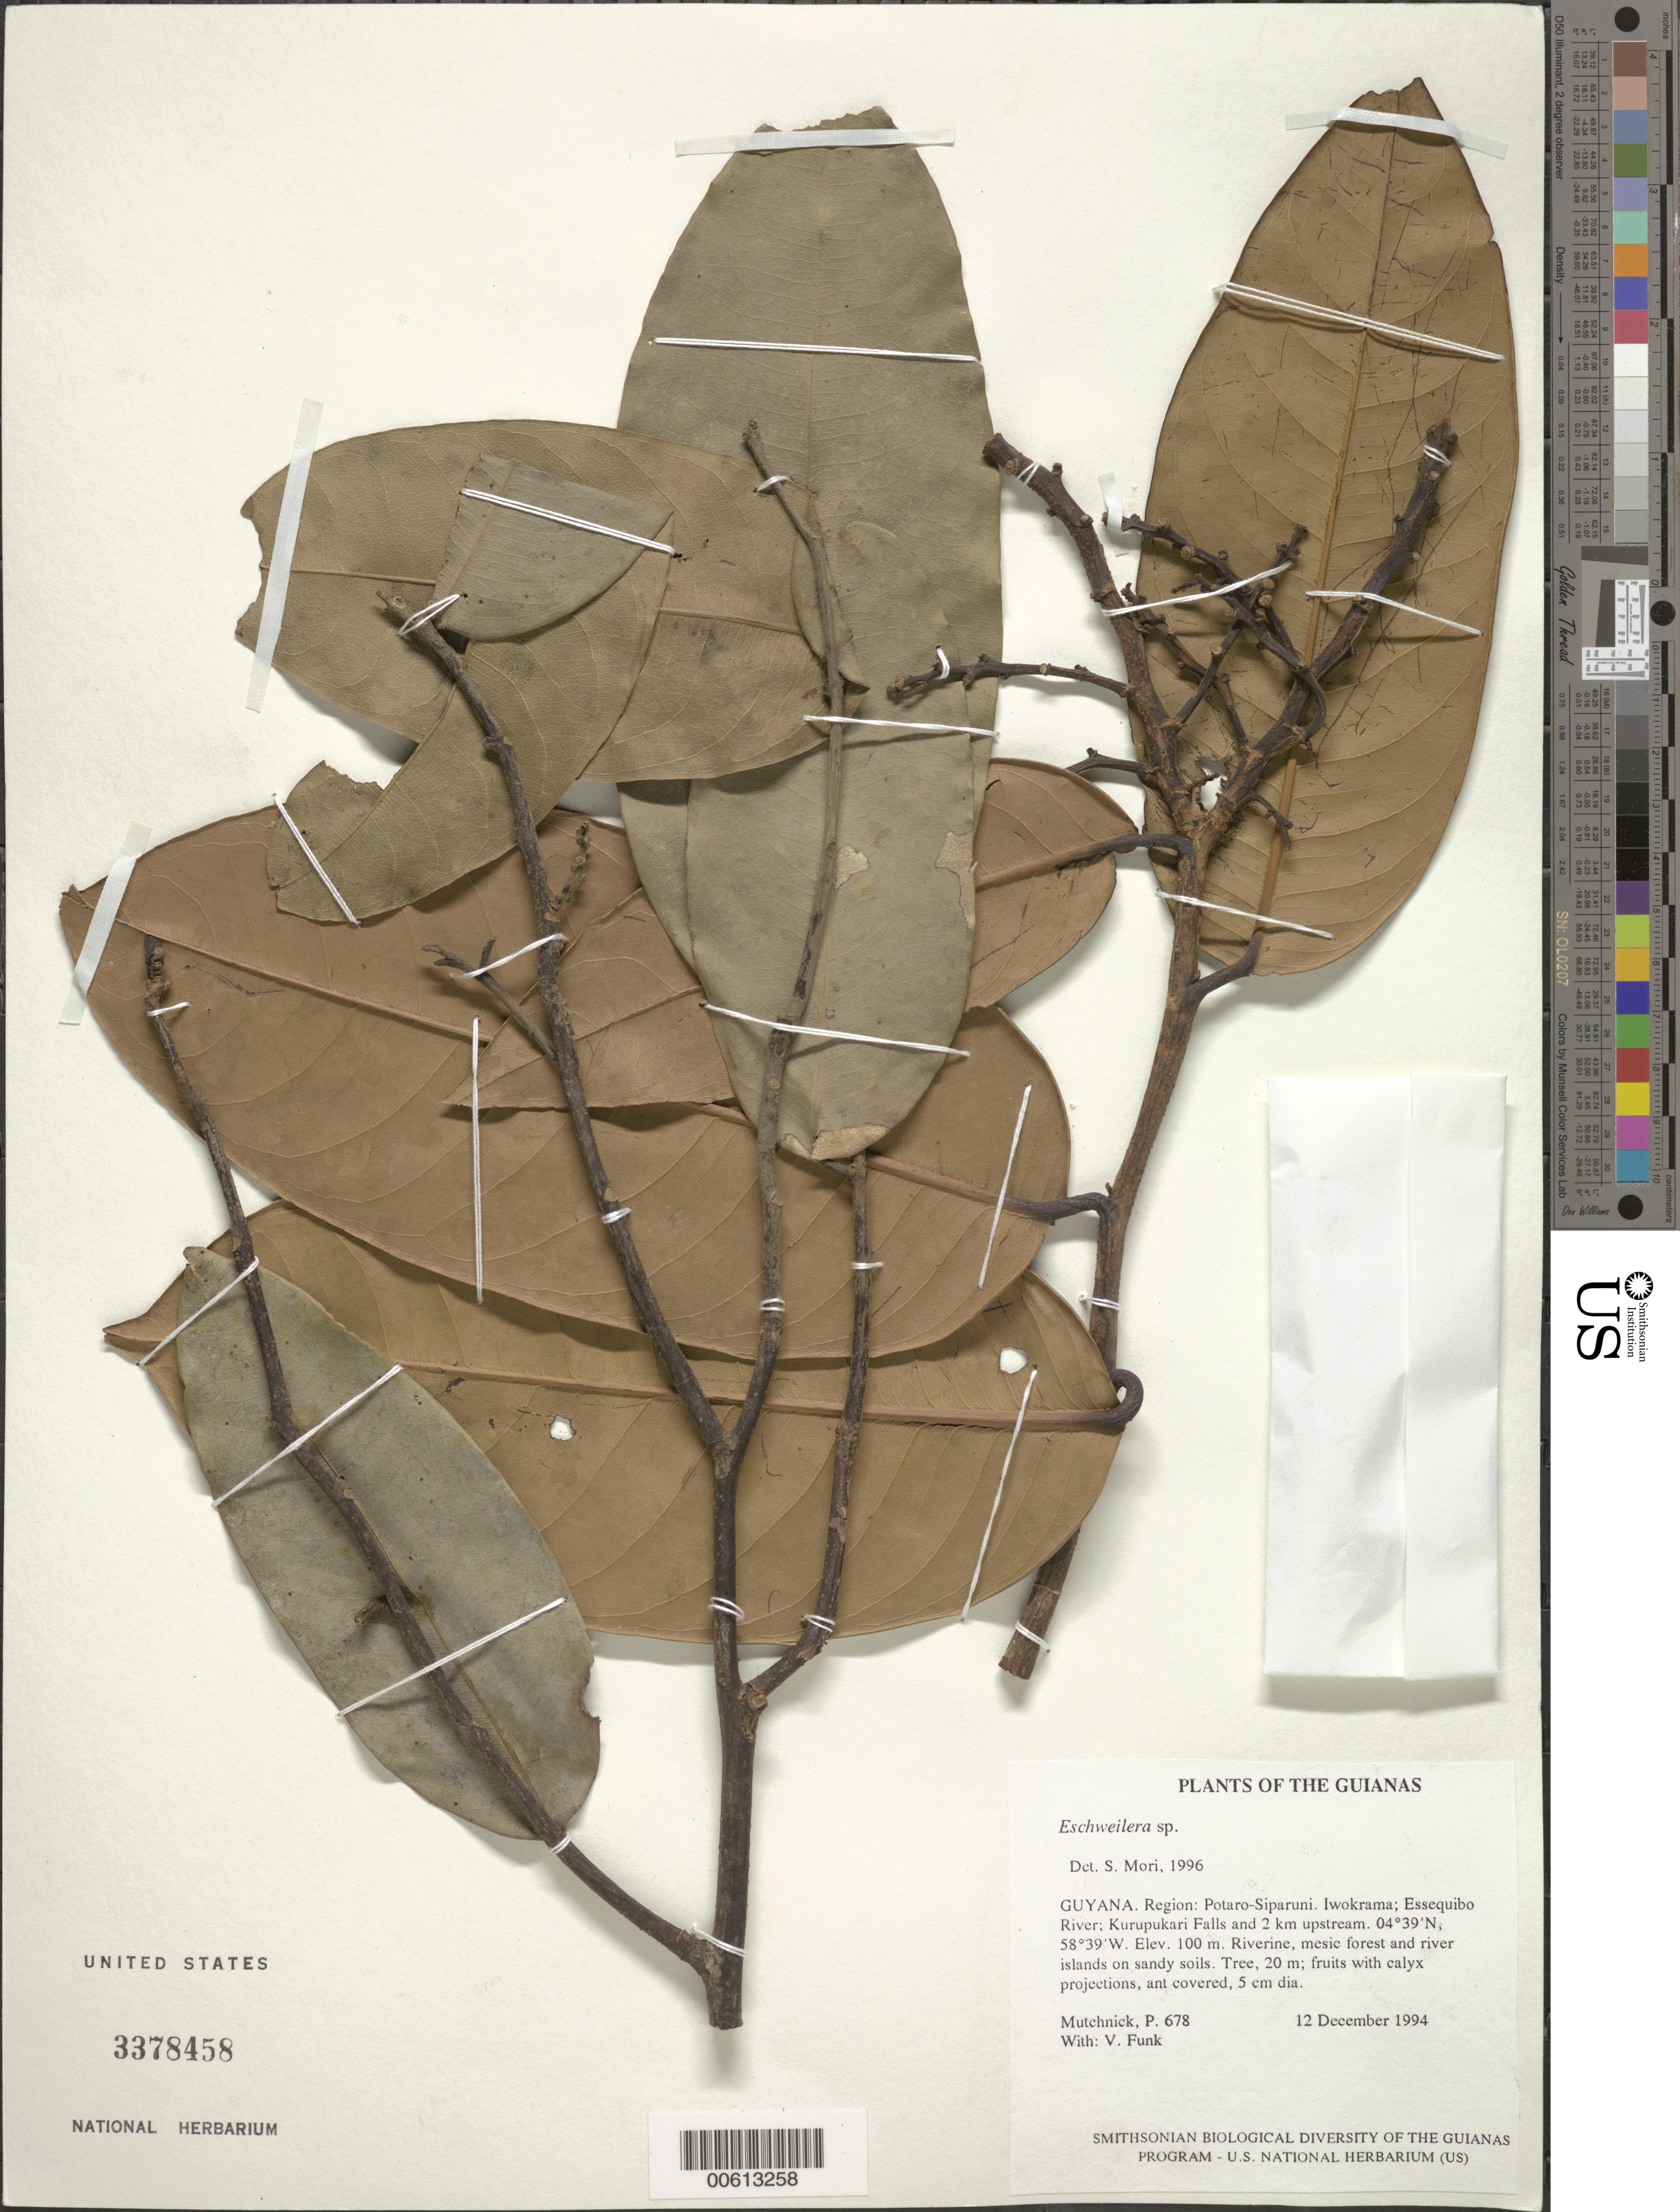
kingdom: Plantae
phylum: Tracheophyta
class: Magnoliopsida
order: Ericales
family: Lecythidaceae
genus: Eschweilera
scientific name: Eschweilera sp.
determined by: Mori, Scott A.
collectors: P. Mutchnick & V. Funk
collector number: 678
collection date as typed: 12 December 1994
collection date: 1994-12-12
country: Guyana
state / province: Potaro-Siparuni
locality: Iwokrama; Essequibo River; Kurupukari Falls and 2 km upstream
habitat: Riverine, mesic forest and river islands on sandy soils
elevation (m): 100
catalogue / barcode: US 3378458